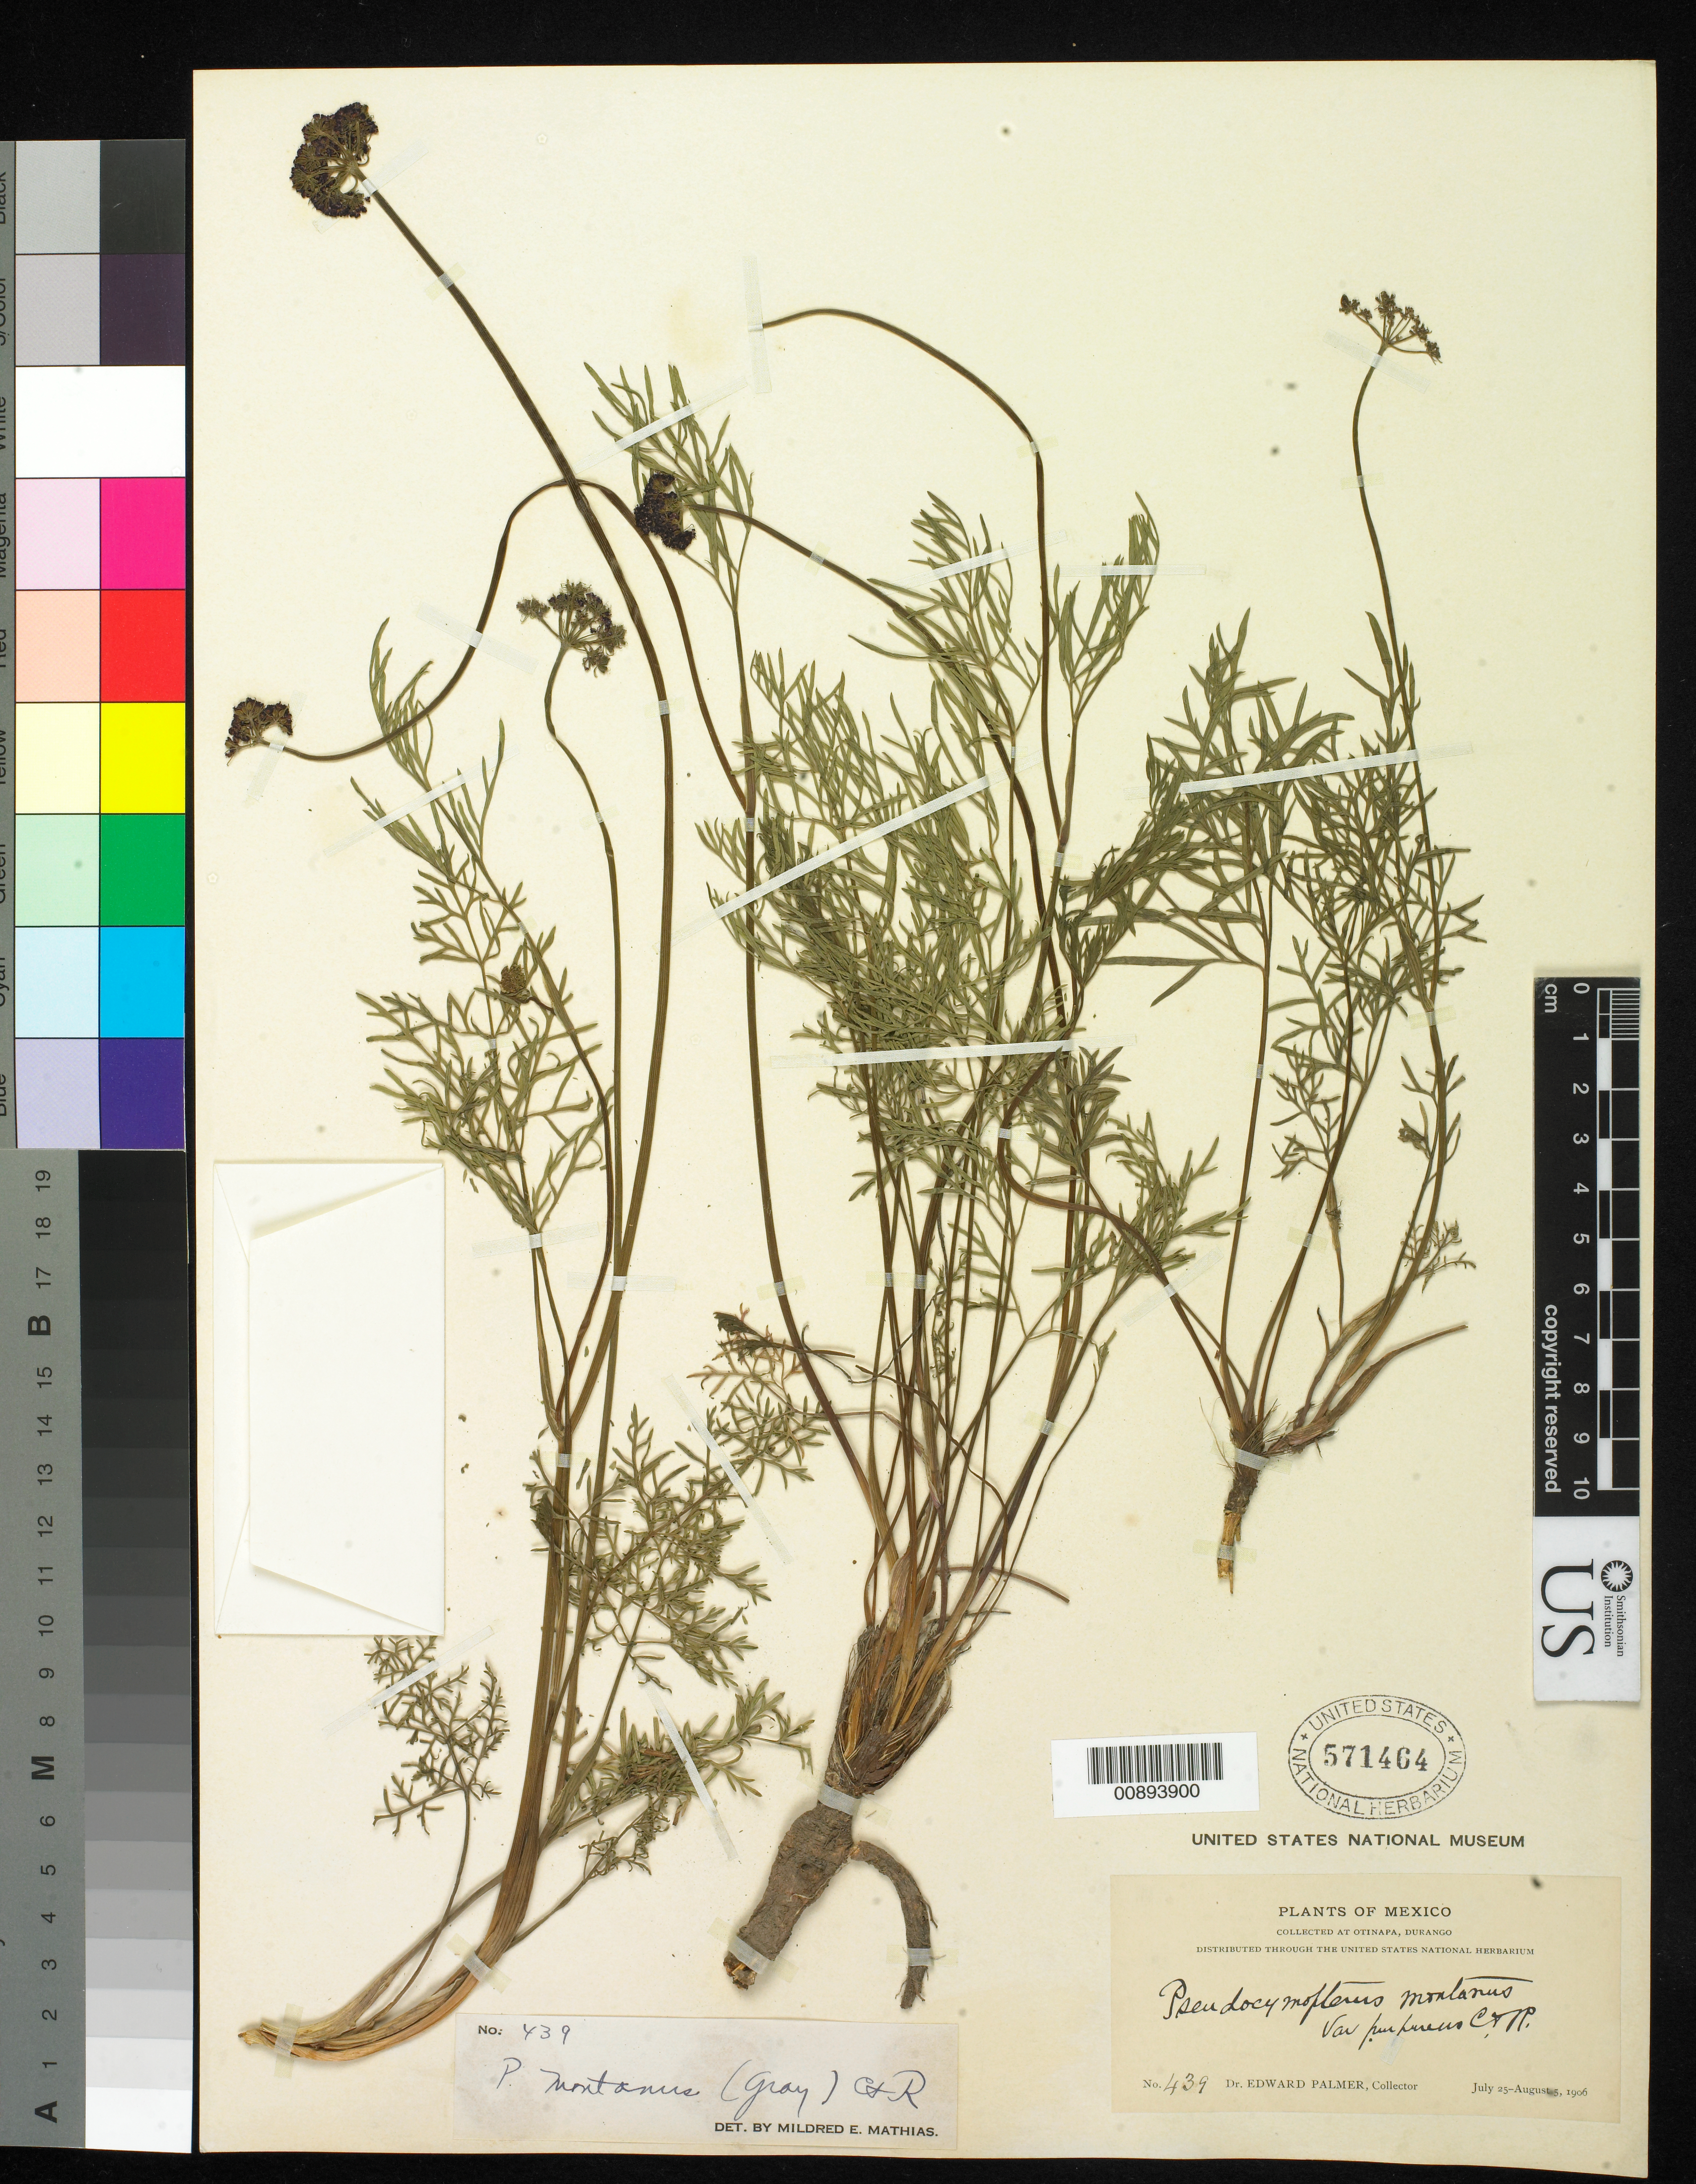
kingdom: Plantae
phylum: Tracheophyta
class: Magnoliopsida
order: Apiales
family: Apiaceae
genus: Pseudocymopterus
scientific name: Pseudocymopterus montanus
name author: (A. Gray) J.M. Coult. & Rose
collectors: E. Palmer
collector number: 439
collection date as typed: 25 Jul 1906 to 05 Aug 1906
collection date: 1906-07-25/1906-08-05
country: Mexico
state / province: Durango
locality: Otinapa, Durango.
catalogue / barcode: US 571464